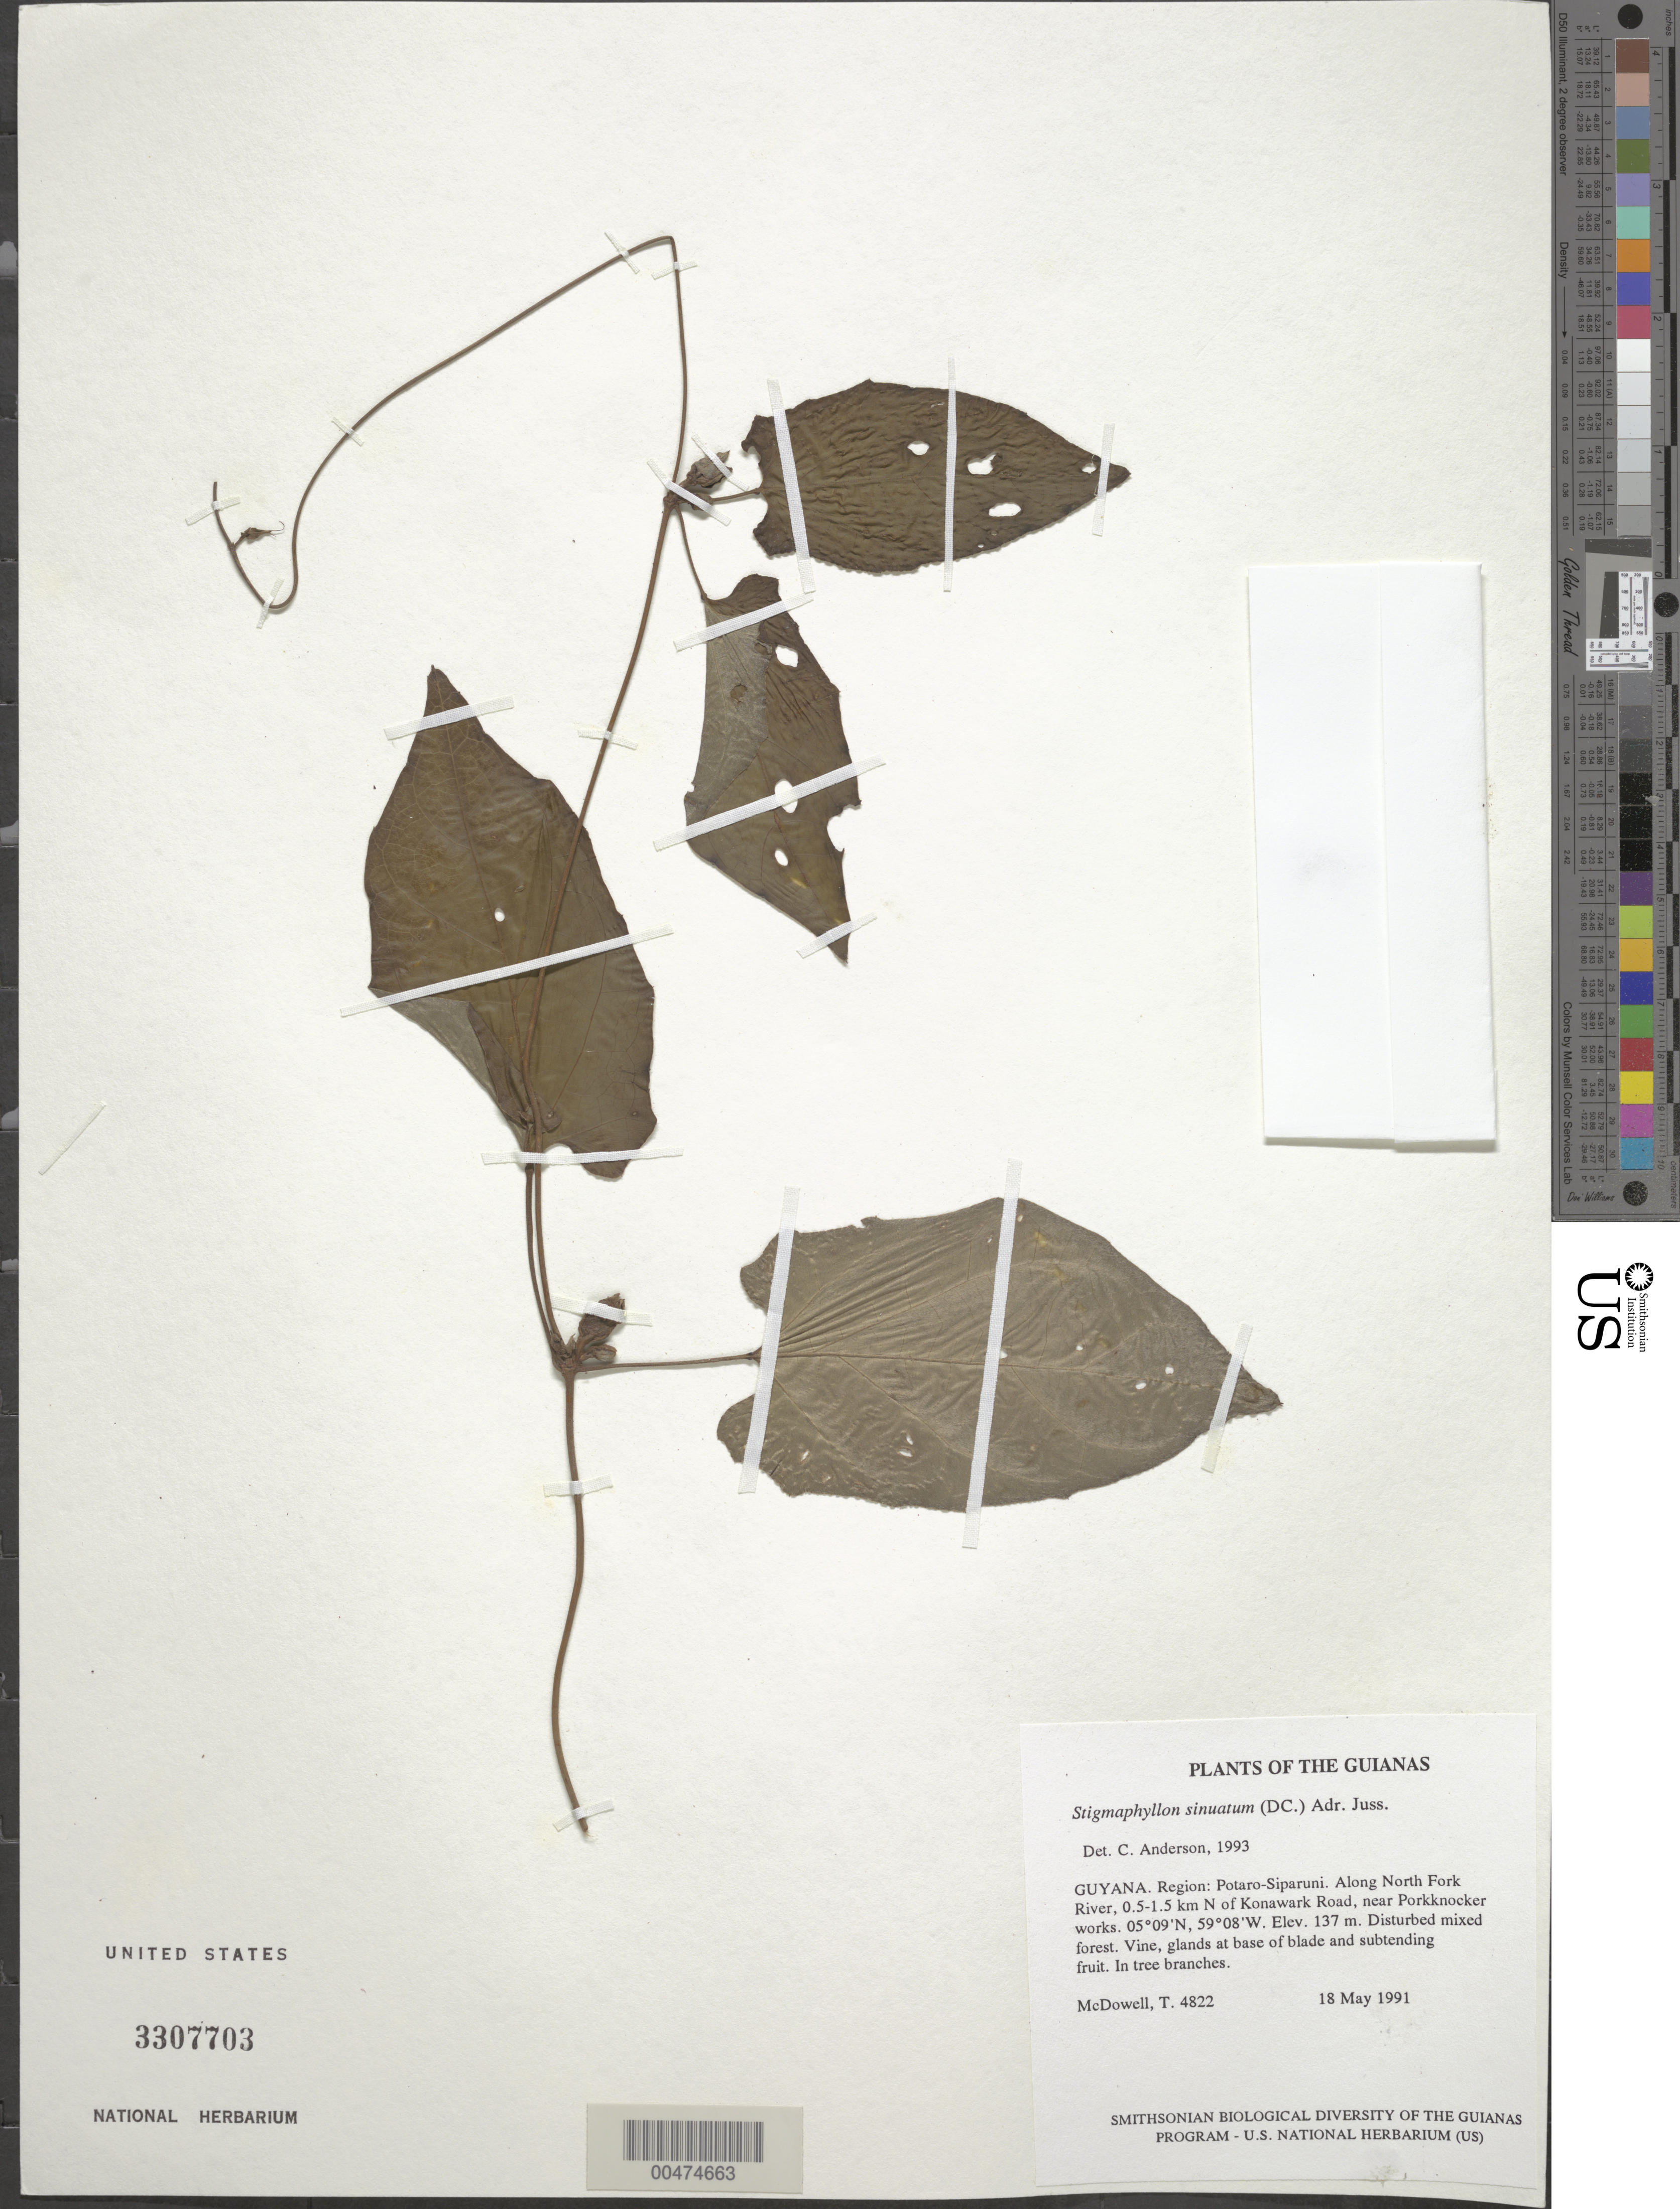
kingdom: Plantae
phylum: Tracheophyta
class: Magnoliopsida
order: Malpighiales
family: Malpighiaceae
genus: Stigmaphyllon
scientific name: Stigmaphyllon sinuatum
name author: (DC.) A. Juss.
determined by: Anderson, C.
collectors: T. McDowell, C. L. Kelloff & A. Stobey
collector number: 4822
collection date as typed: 18 May 1991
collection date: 1991-05-18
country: Guyana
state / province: Potaro-Siparuni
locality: Along North Fork River, 0.5-1.5 km N of Konawark Road, near Porkknocker works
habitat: Disturbed mixed forest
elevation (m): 137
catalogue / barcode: US 3307703